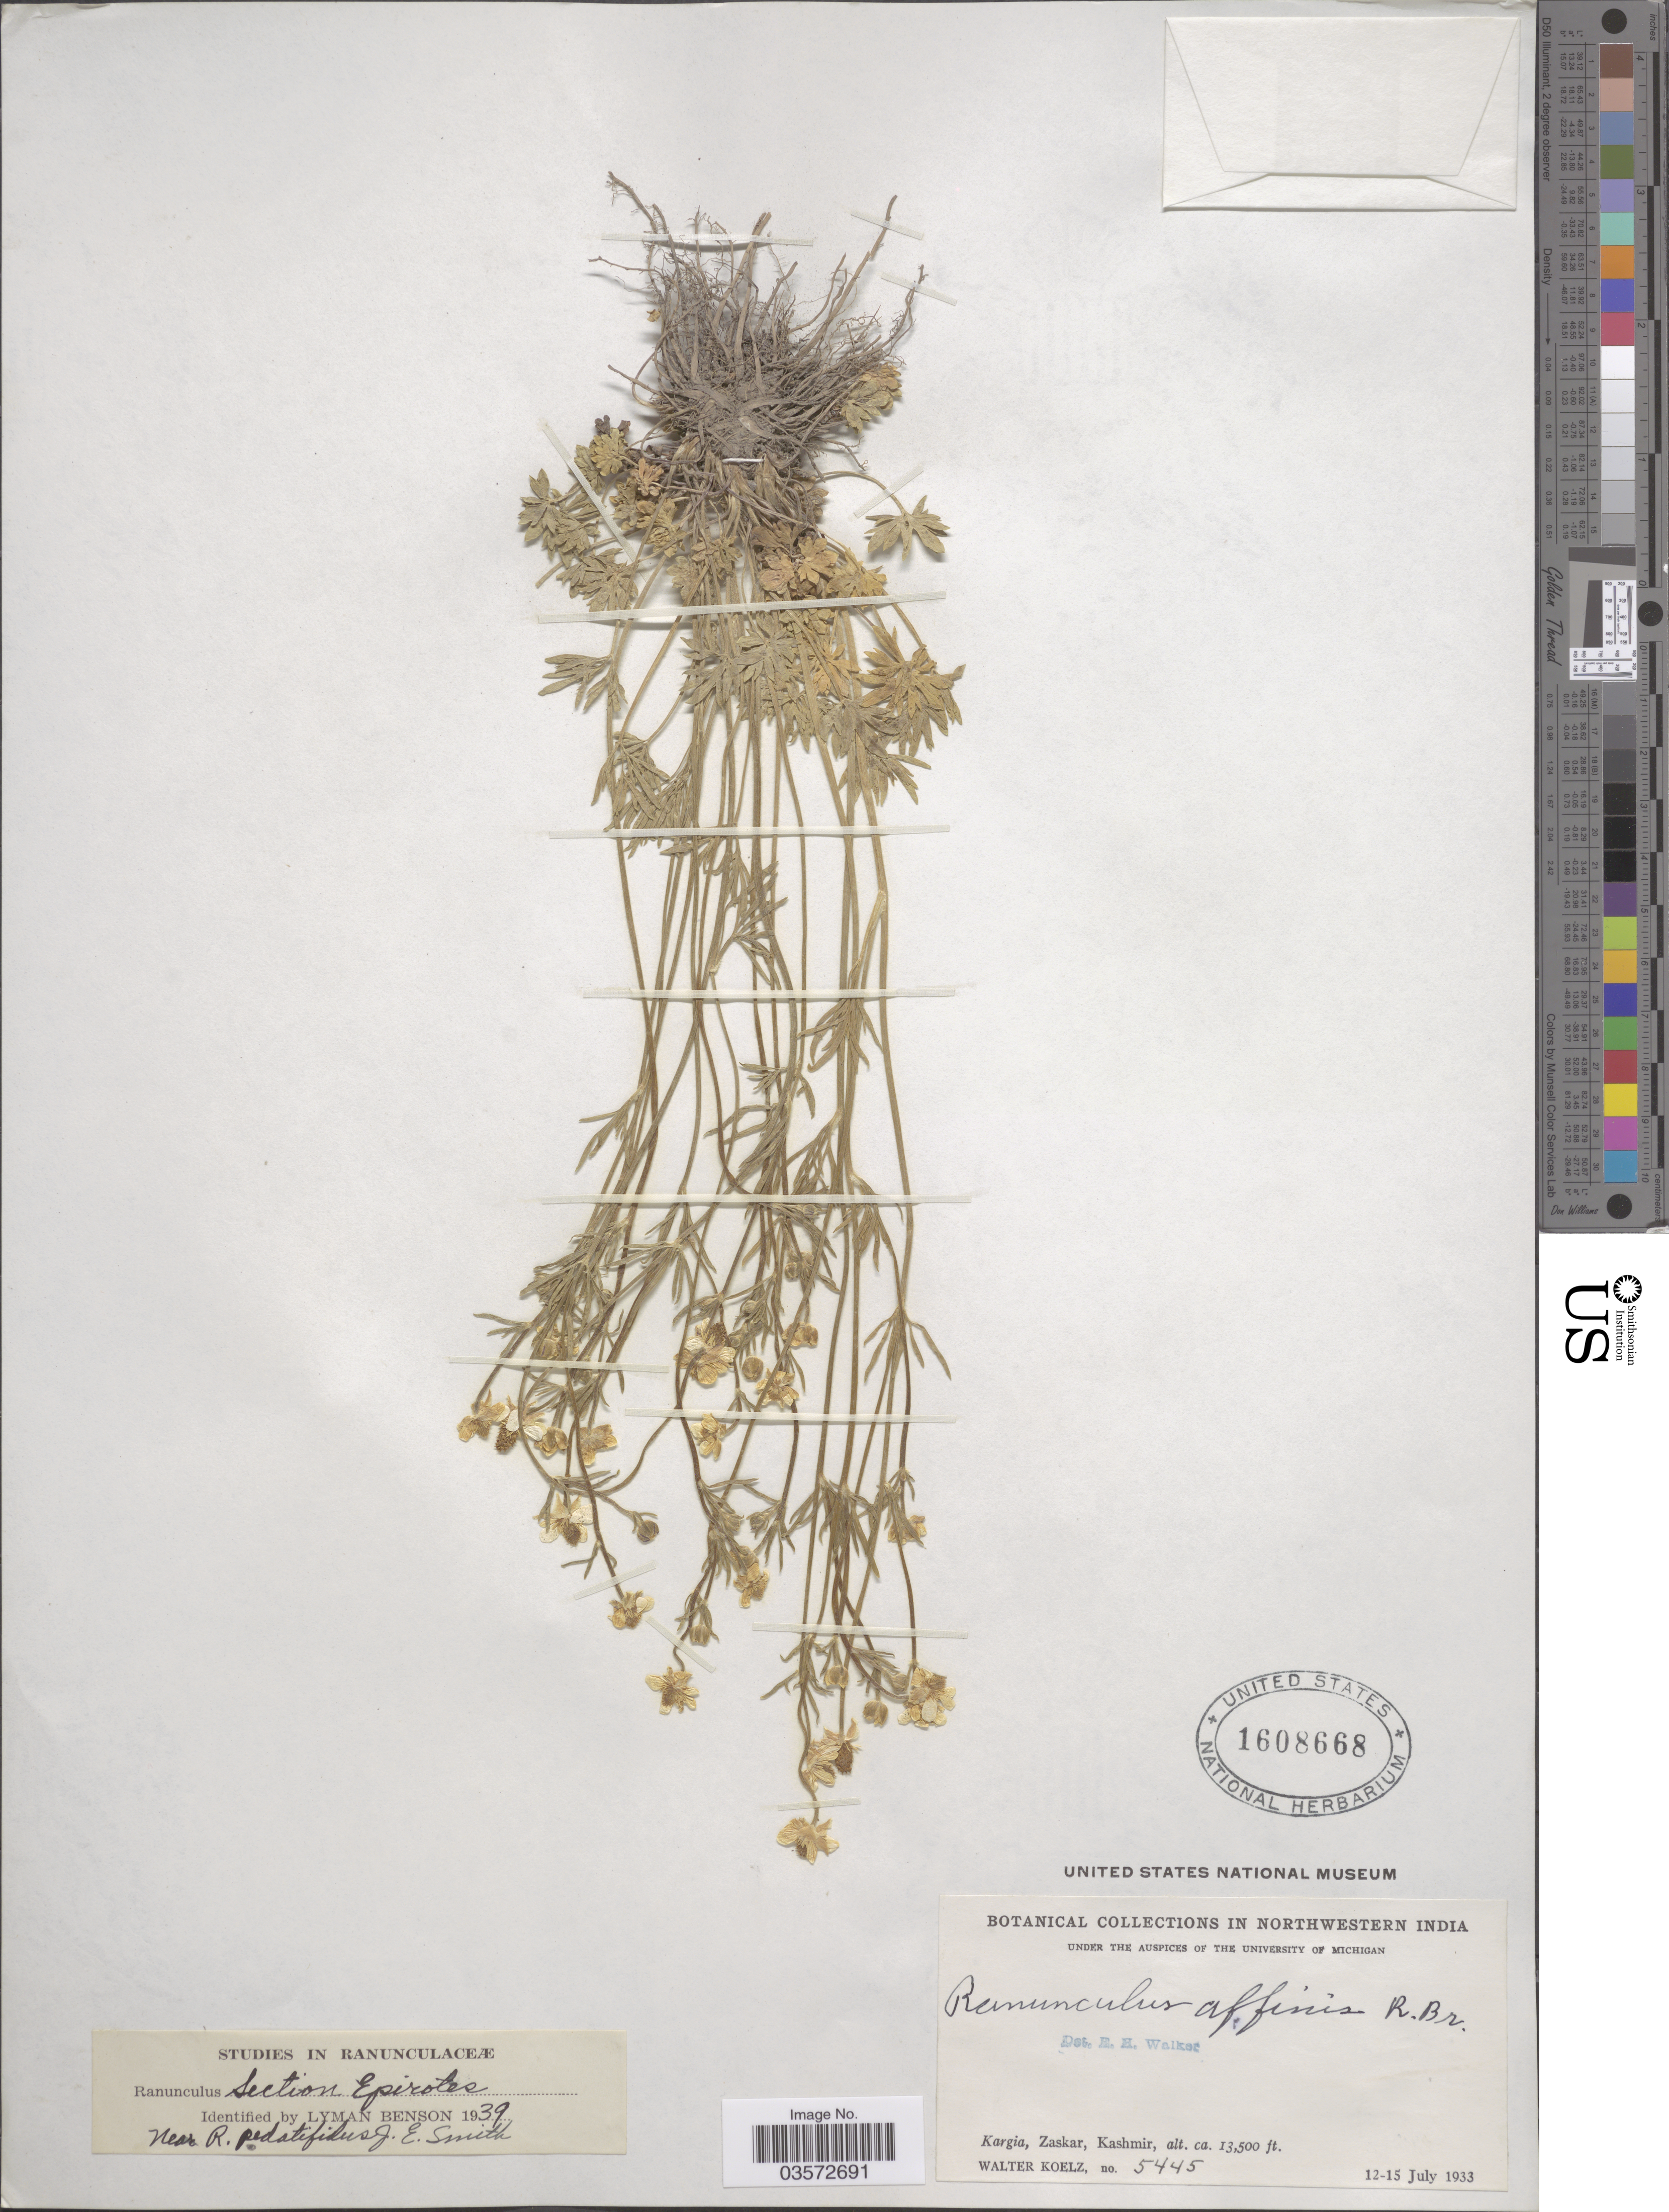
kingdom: Plantae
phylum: Tracheophyta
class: Magnoliopsida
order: Ranunculales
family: Ranunculaceae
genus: Ranunculus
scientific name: Ranunculus pedatifidus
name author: Sm.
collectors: W. N. Koelz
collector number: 5445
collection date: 1933-07-12/1933-07-15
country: India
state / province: Jammu and Kashmir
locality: Northwestern India. Kargia, Zaskar, Kashmir.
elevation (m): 4115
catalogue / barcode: US 1608668